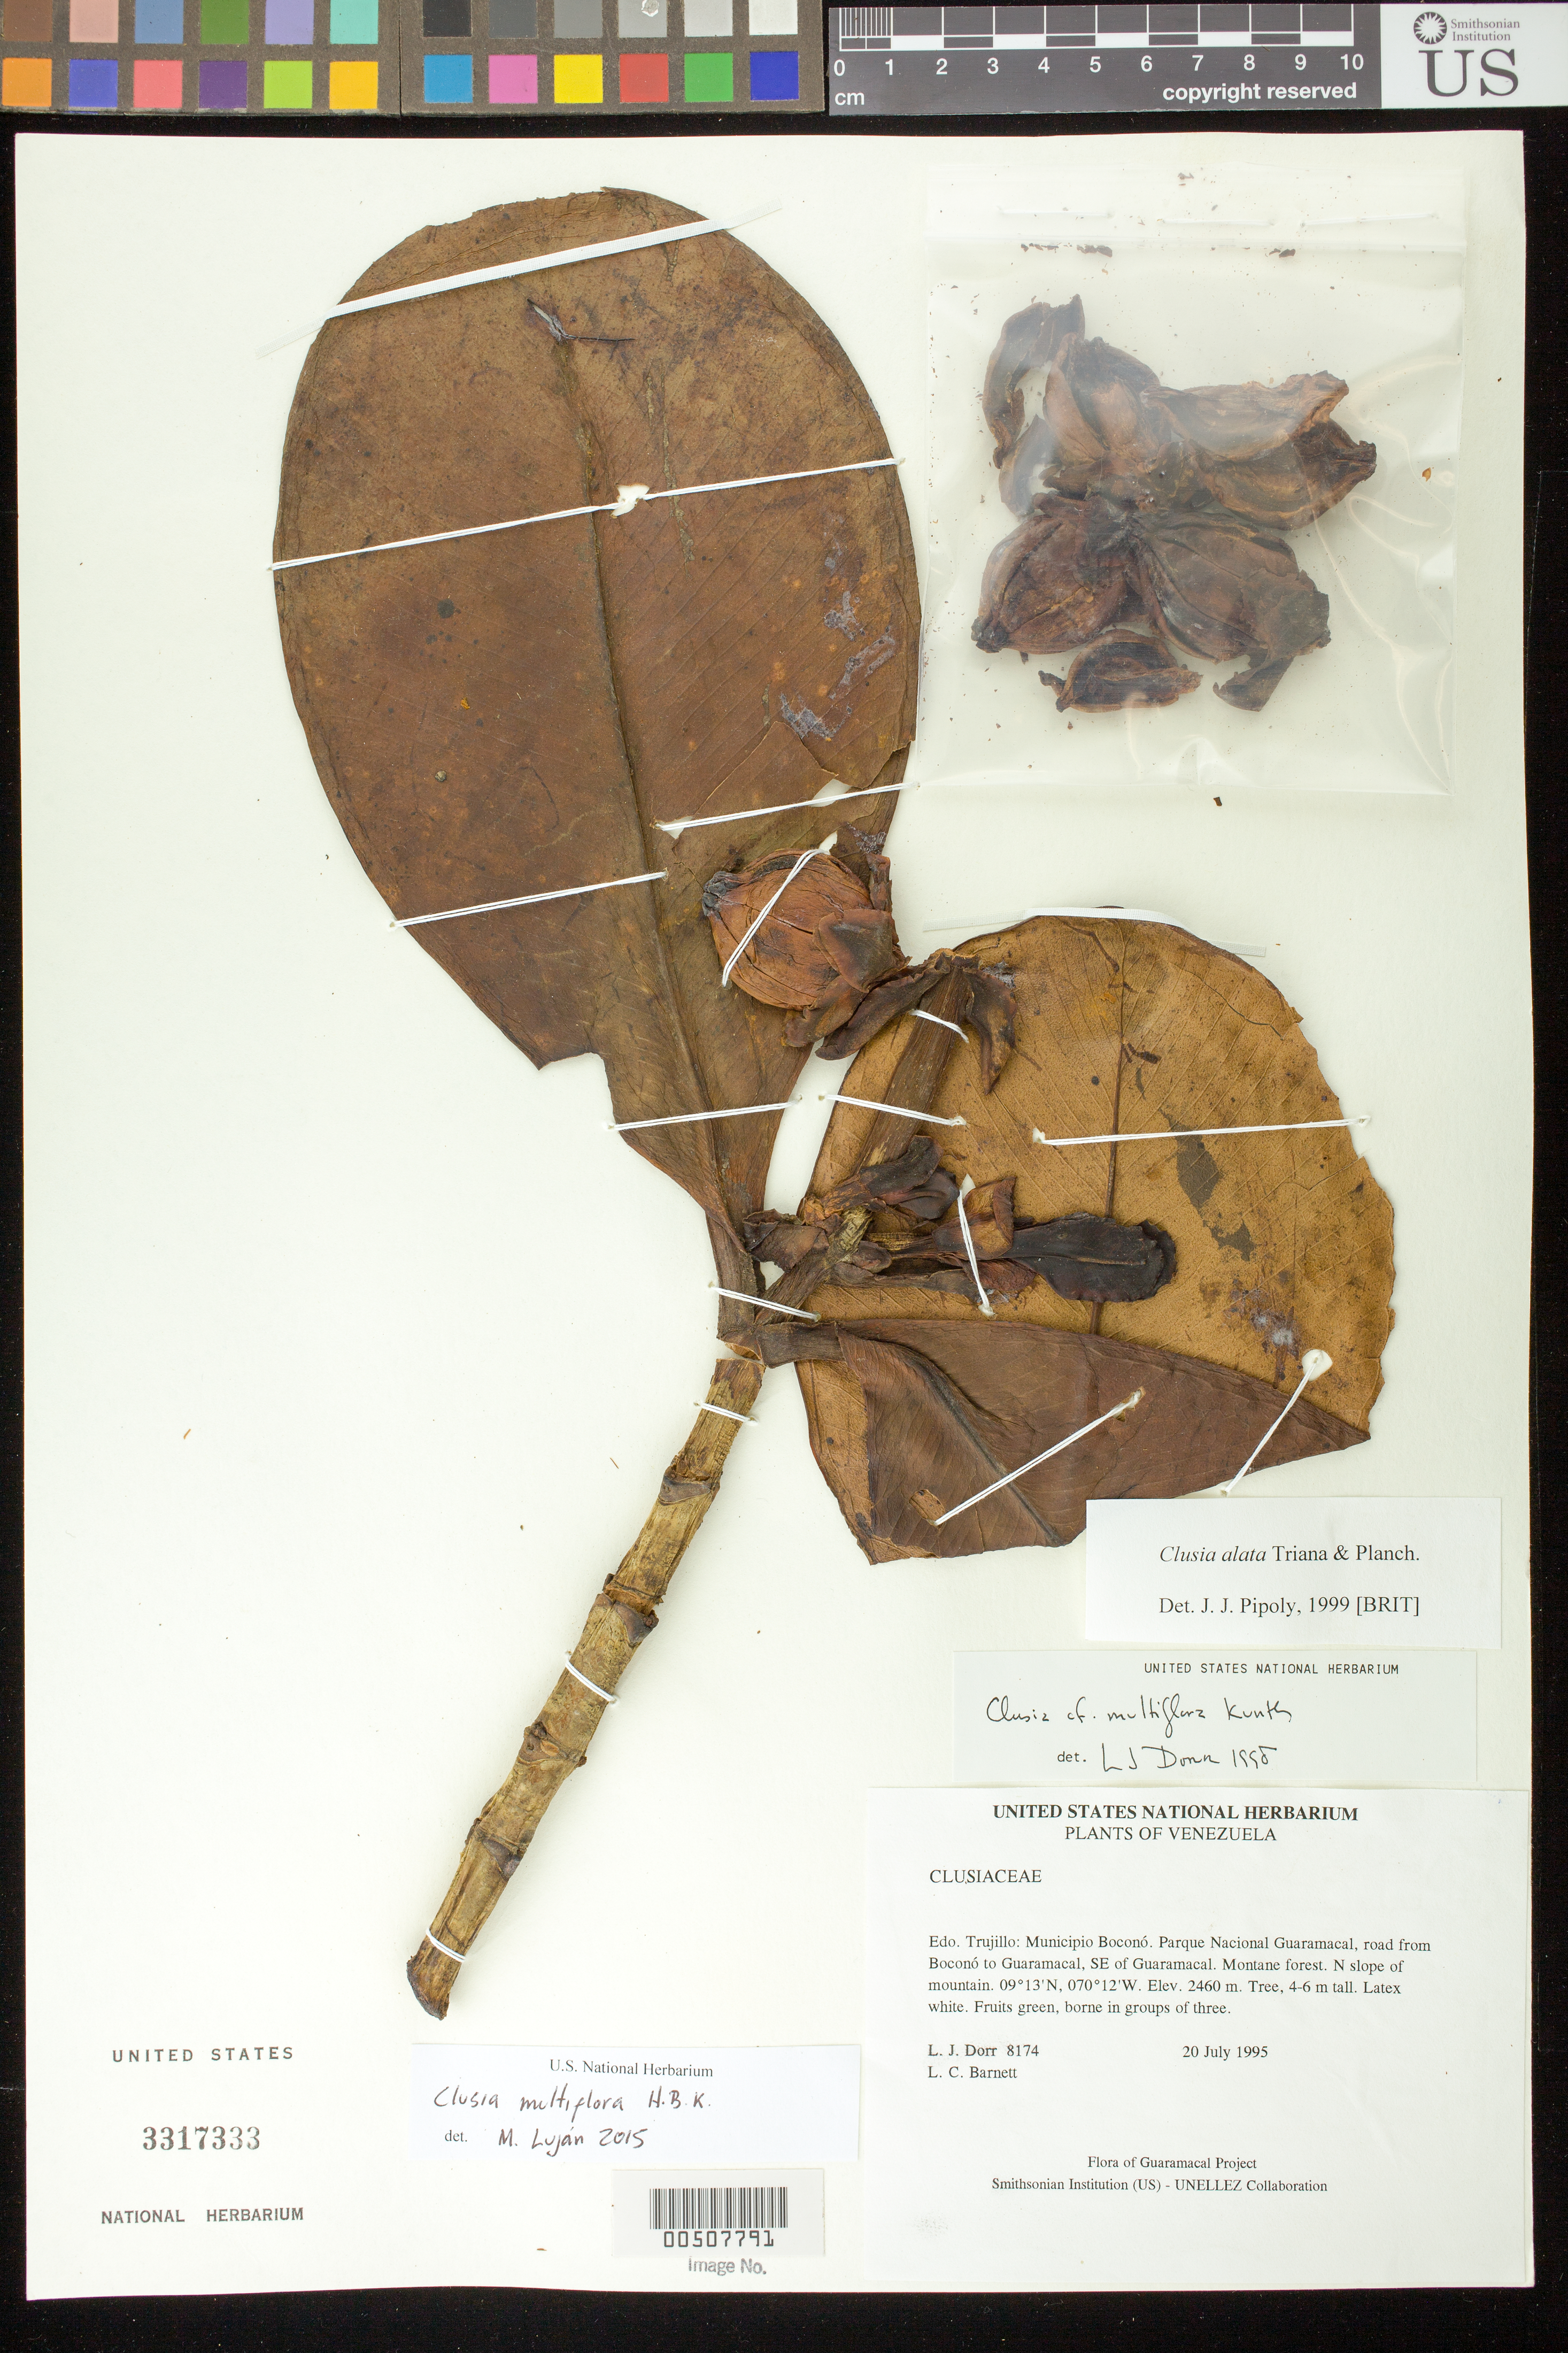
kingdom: Plantae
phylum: Tracheophyta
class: Magnoliopsida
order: Malpighiales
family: Clusiaceae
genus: Clusia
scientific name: Clusia multiflora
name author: Kunth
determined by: Lujan, M.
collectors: L. J. Dorr & L. C. Barnett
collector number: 8174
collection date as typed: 20 Jul 1995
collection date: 1995-07-20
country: Venezuela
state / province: Trujillo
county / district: Boconó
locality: Parque Nacional Guaramacal, road from Boconó to Guaramacal, SE of Guaramacal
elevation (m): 2460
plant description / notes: A, K, PORT, US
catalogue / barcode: US 3317333